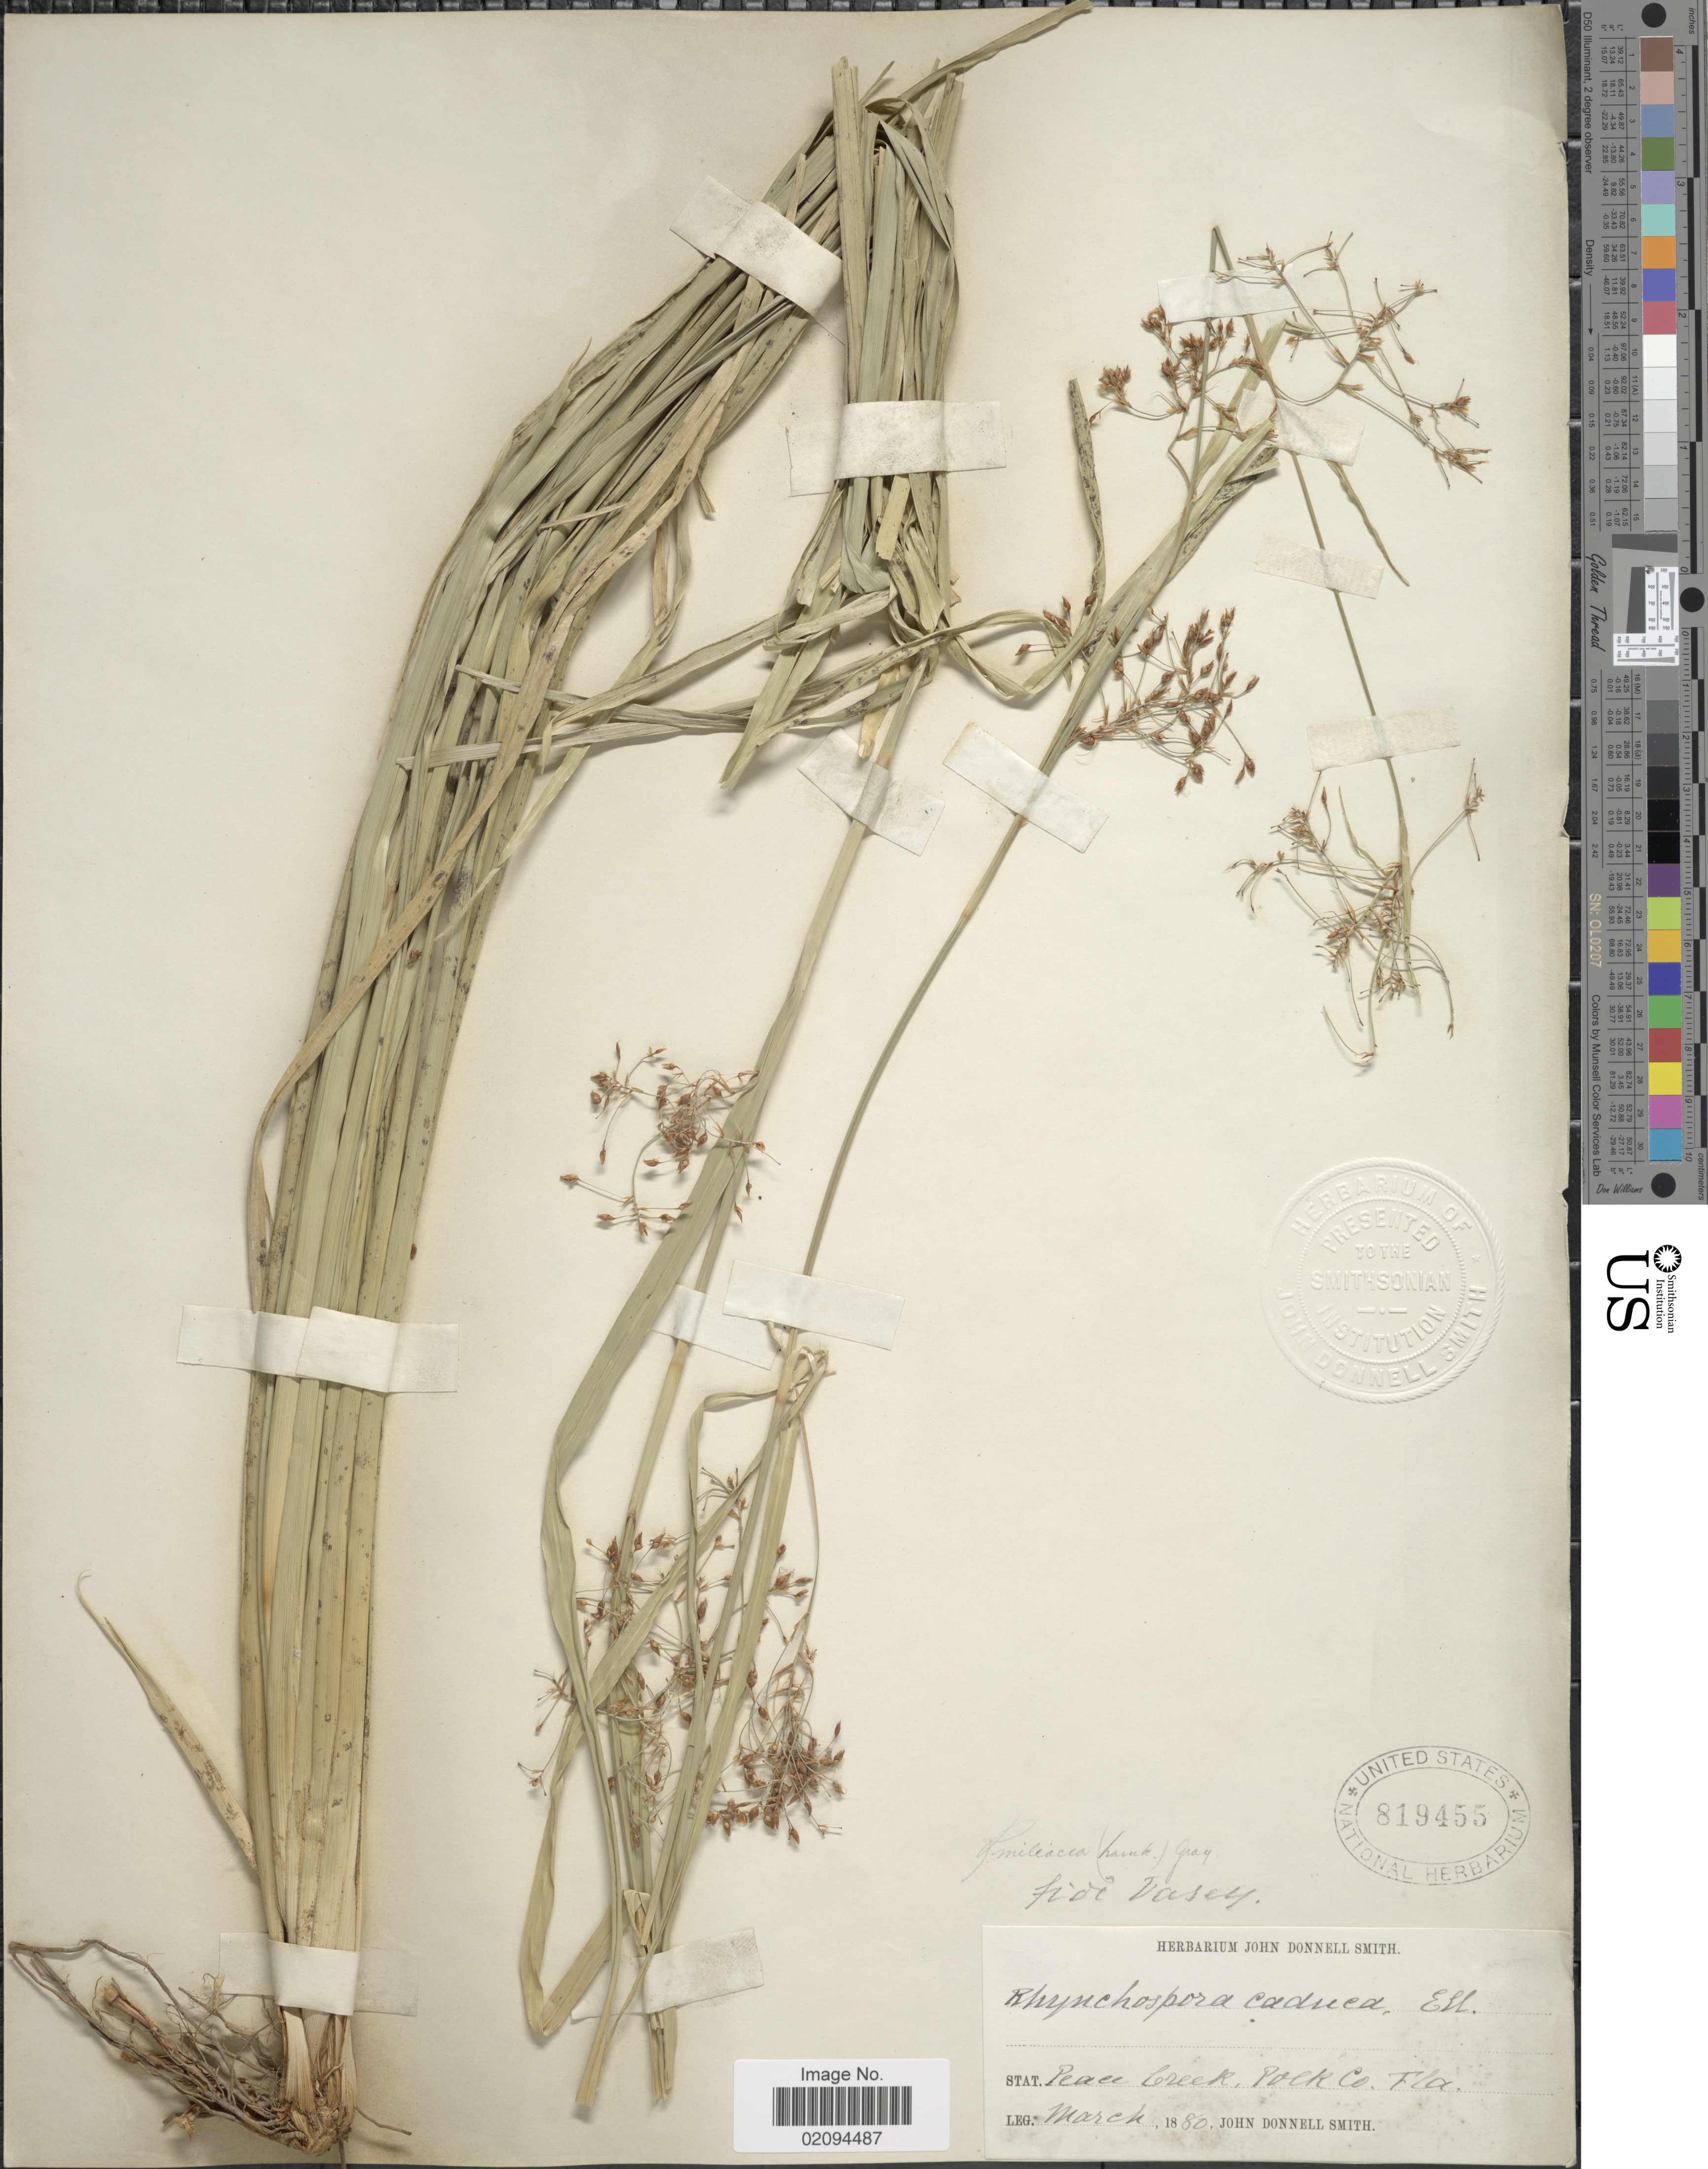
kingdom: Plantae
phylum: Tracheophyta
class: Liliopsida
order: Poales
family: Cyperaceae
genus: Rhynchospora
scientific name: Rhynchospora miliacea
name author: (Lam.) A. Gray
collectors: J. Donnell Smith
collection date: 1880-03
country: United States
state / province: Florida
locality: Peace Creek, Polk Co.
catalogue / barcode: US 819455